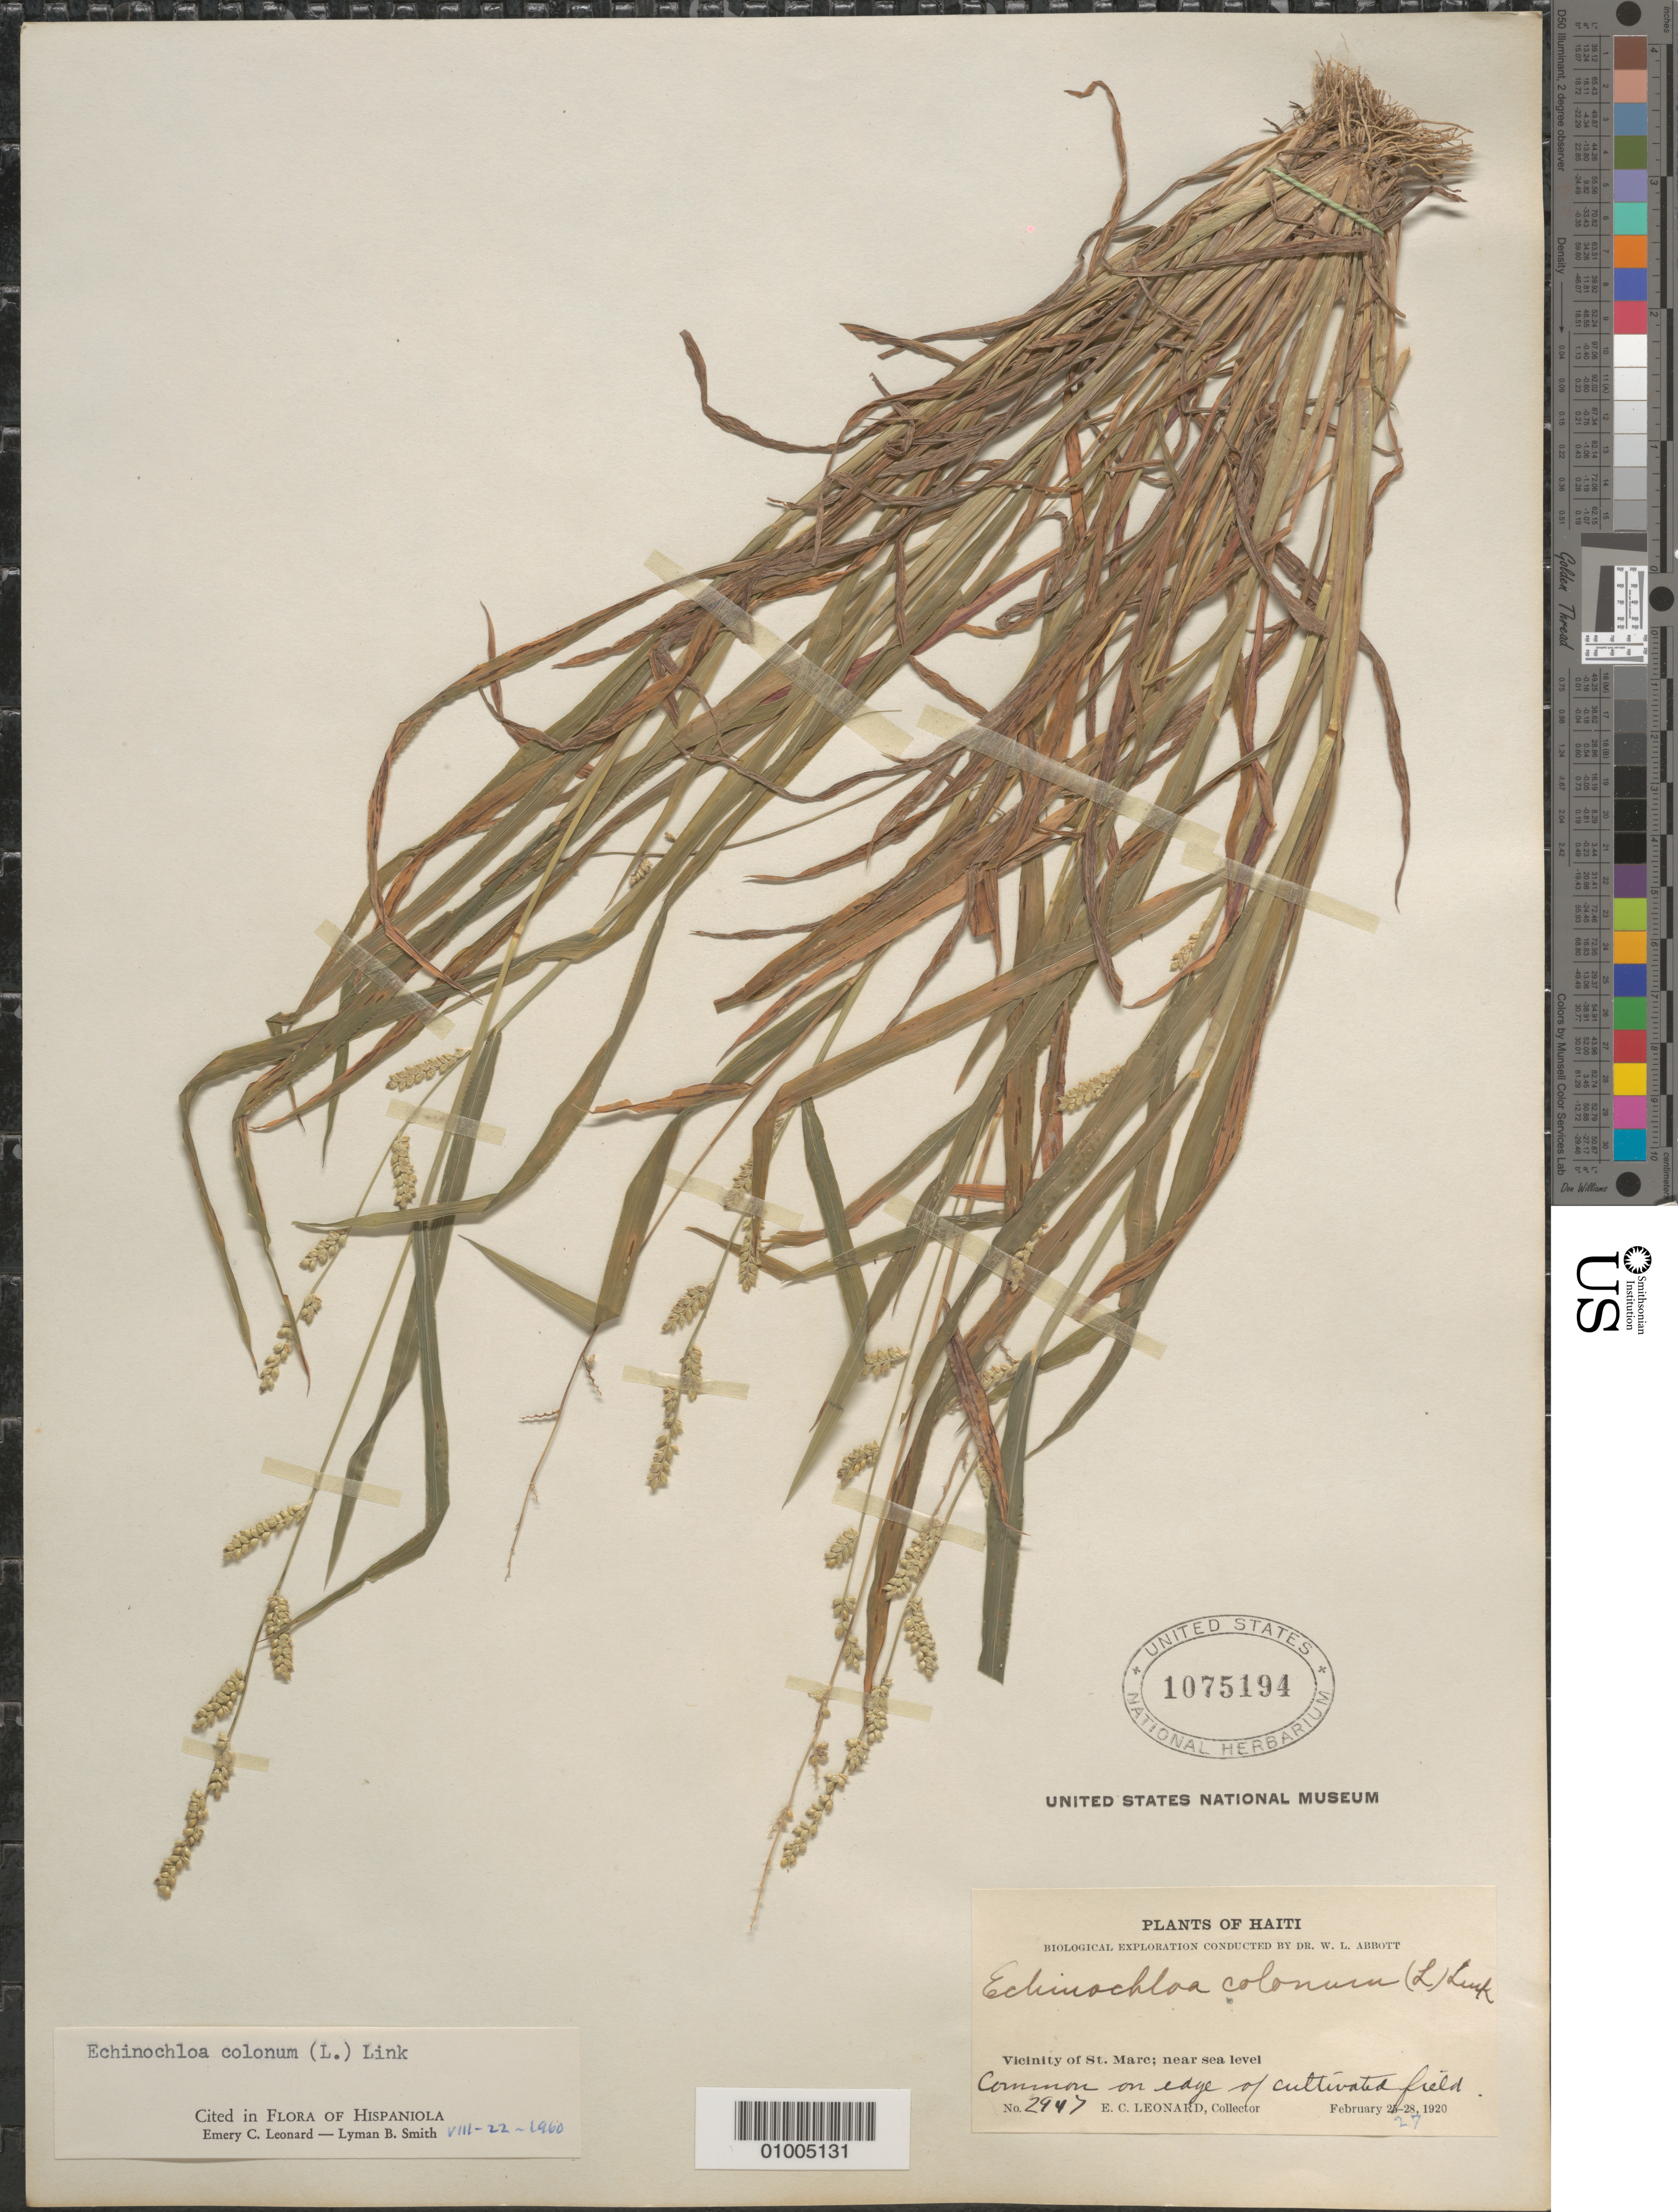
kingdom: Plantae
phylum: Tracheophyta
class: Liliopsida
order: Poales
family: Poaceae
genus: Echinochloa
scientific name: Echinochloa colona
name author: (L.) Link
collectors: E. C. Leonard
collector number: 2947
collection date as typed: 27 Feb 1920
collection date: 1920-02-27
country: Haiti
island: Hispaniola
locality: St. Mare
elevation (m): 0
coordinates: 0 N, 0 E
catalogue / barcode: US 1075194